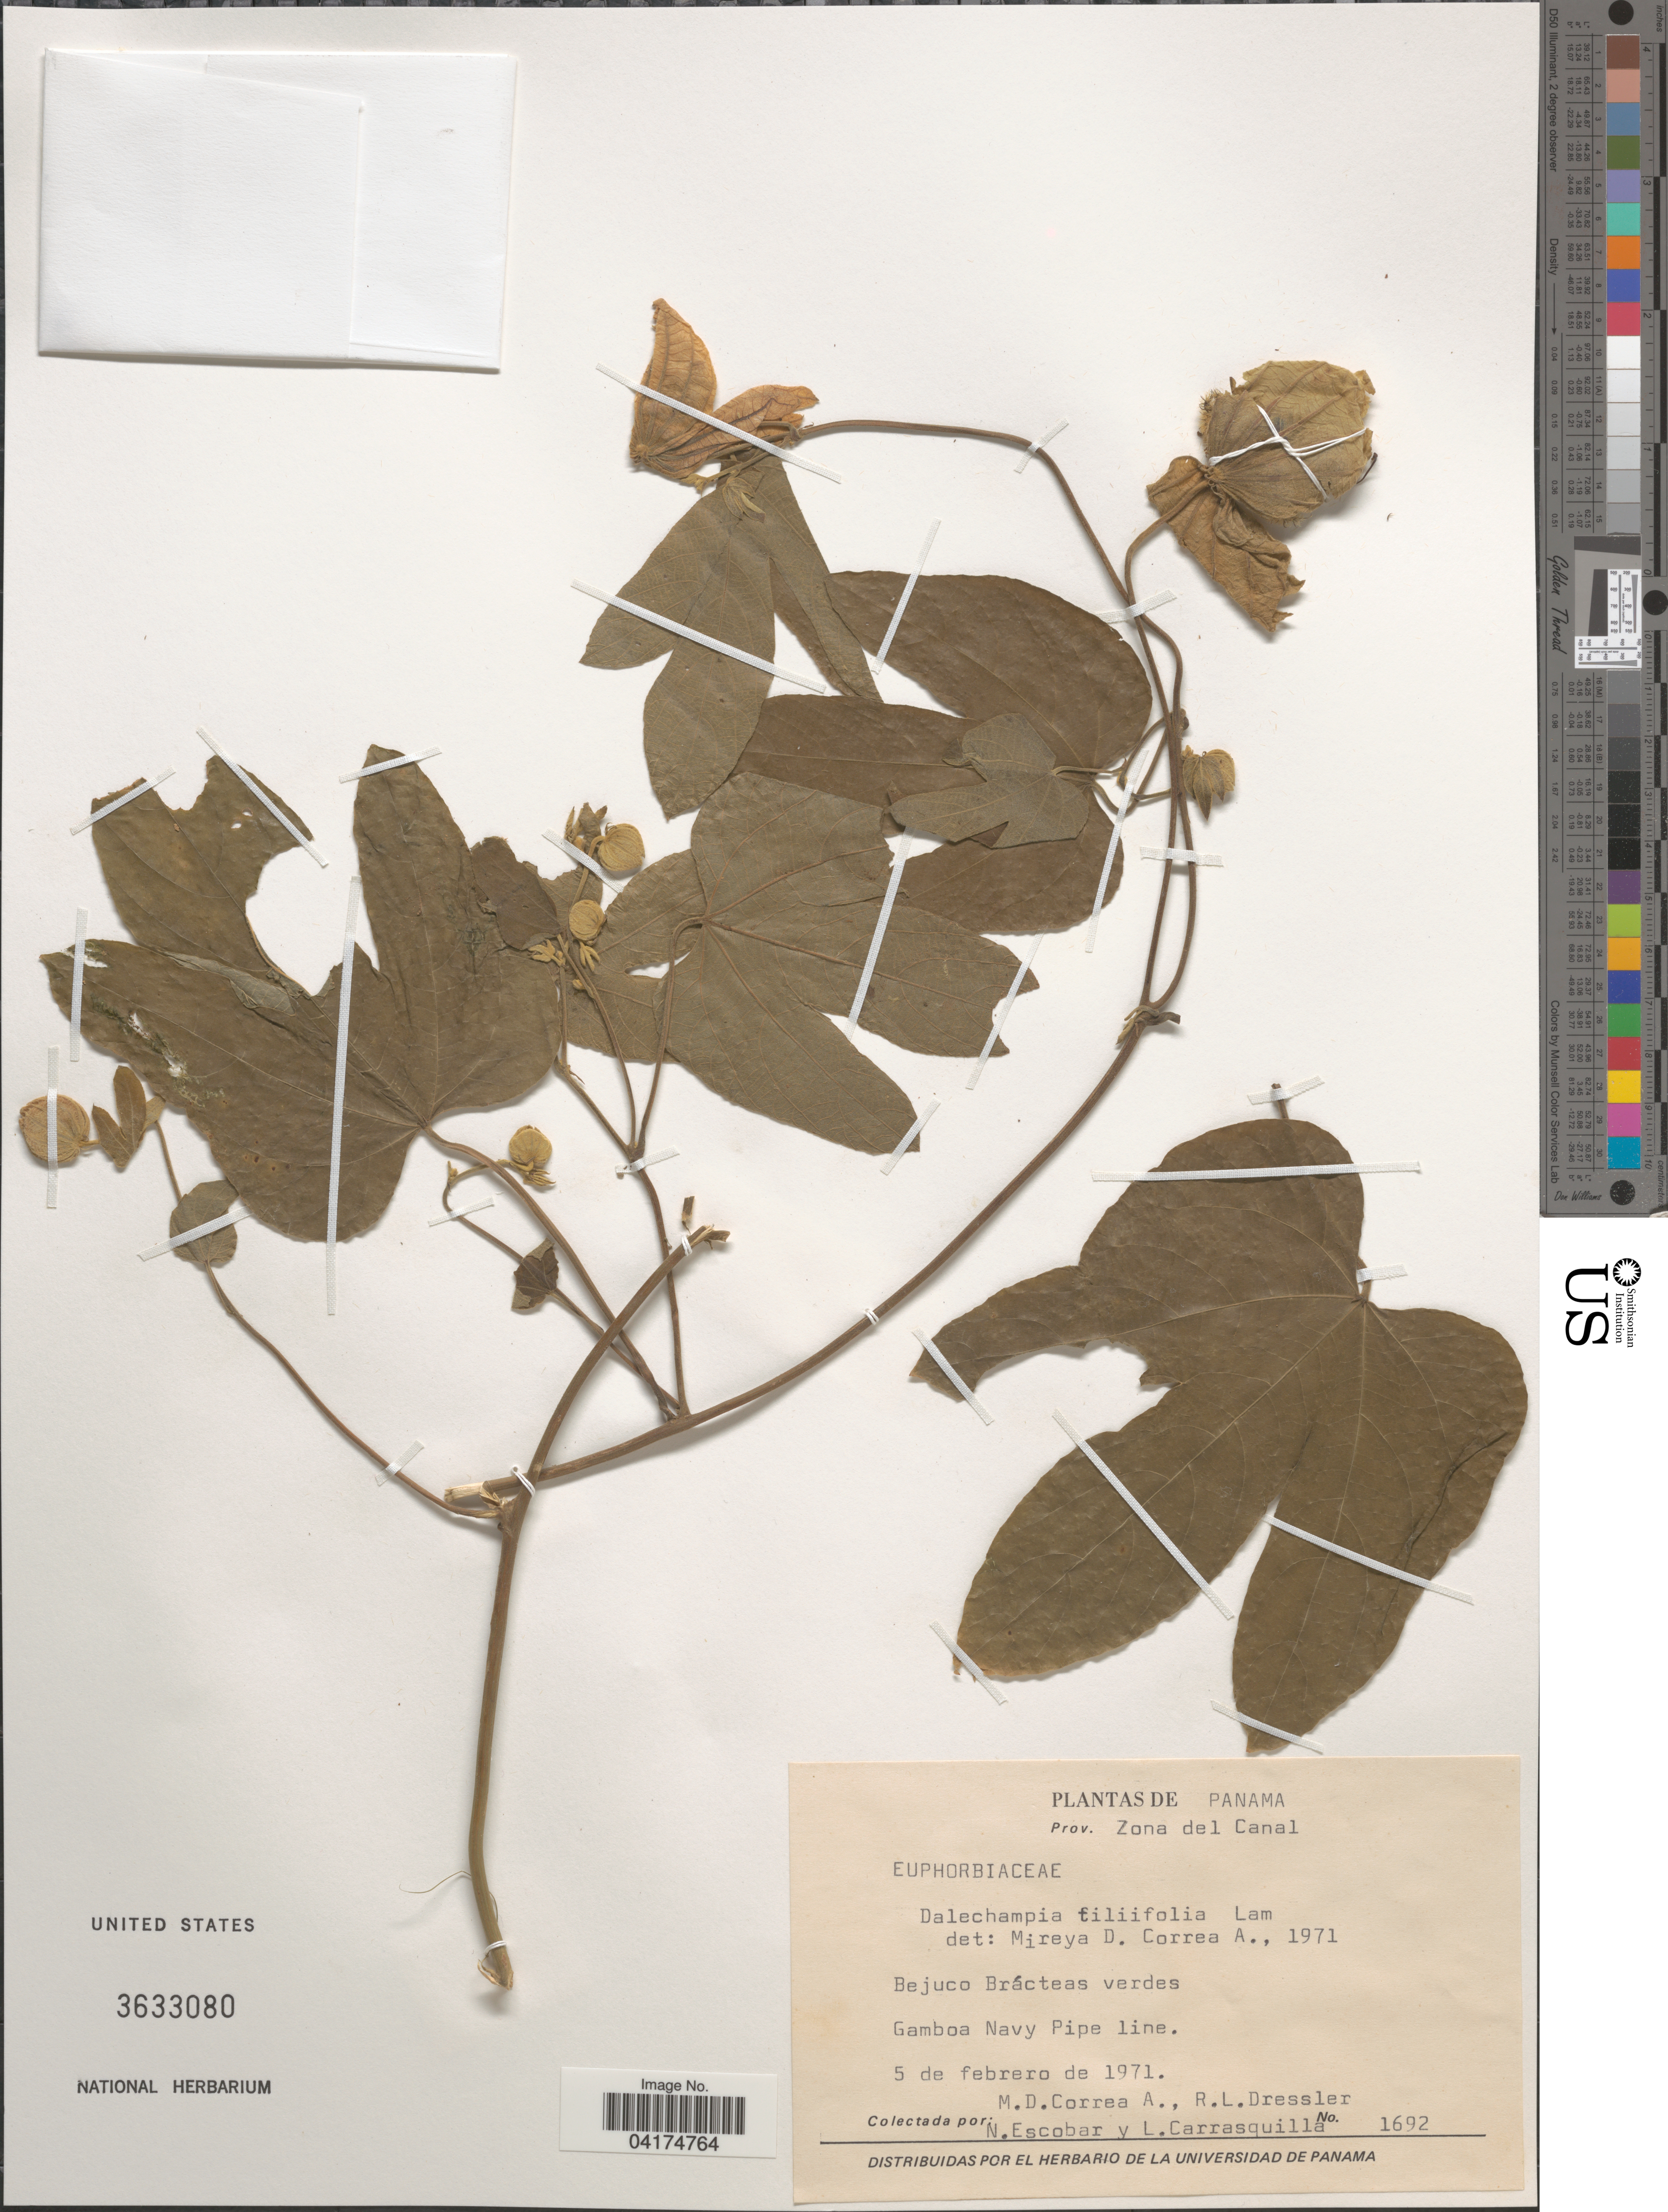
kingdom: Plantae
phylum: Tracheophyta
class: Magnoliopsida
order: Malpighiales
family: Euphorbiaceae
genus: Dalechampia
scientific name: Dalechampia tiliifolia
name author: Lam.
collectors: M. D. Corrêa-A., R. Dressler, N. Escobar & L. Carrasquilla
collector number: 1692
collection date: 1971-02-05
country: Panama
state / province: Colón / Panamá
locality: Prov. Zona del Canal. Gamboa Navy Pipe line.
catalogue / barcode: US 3633080